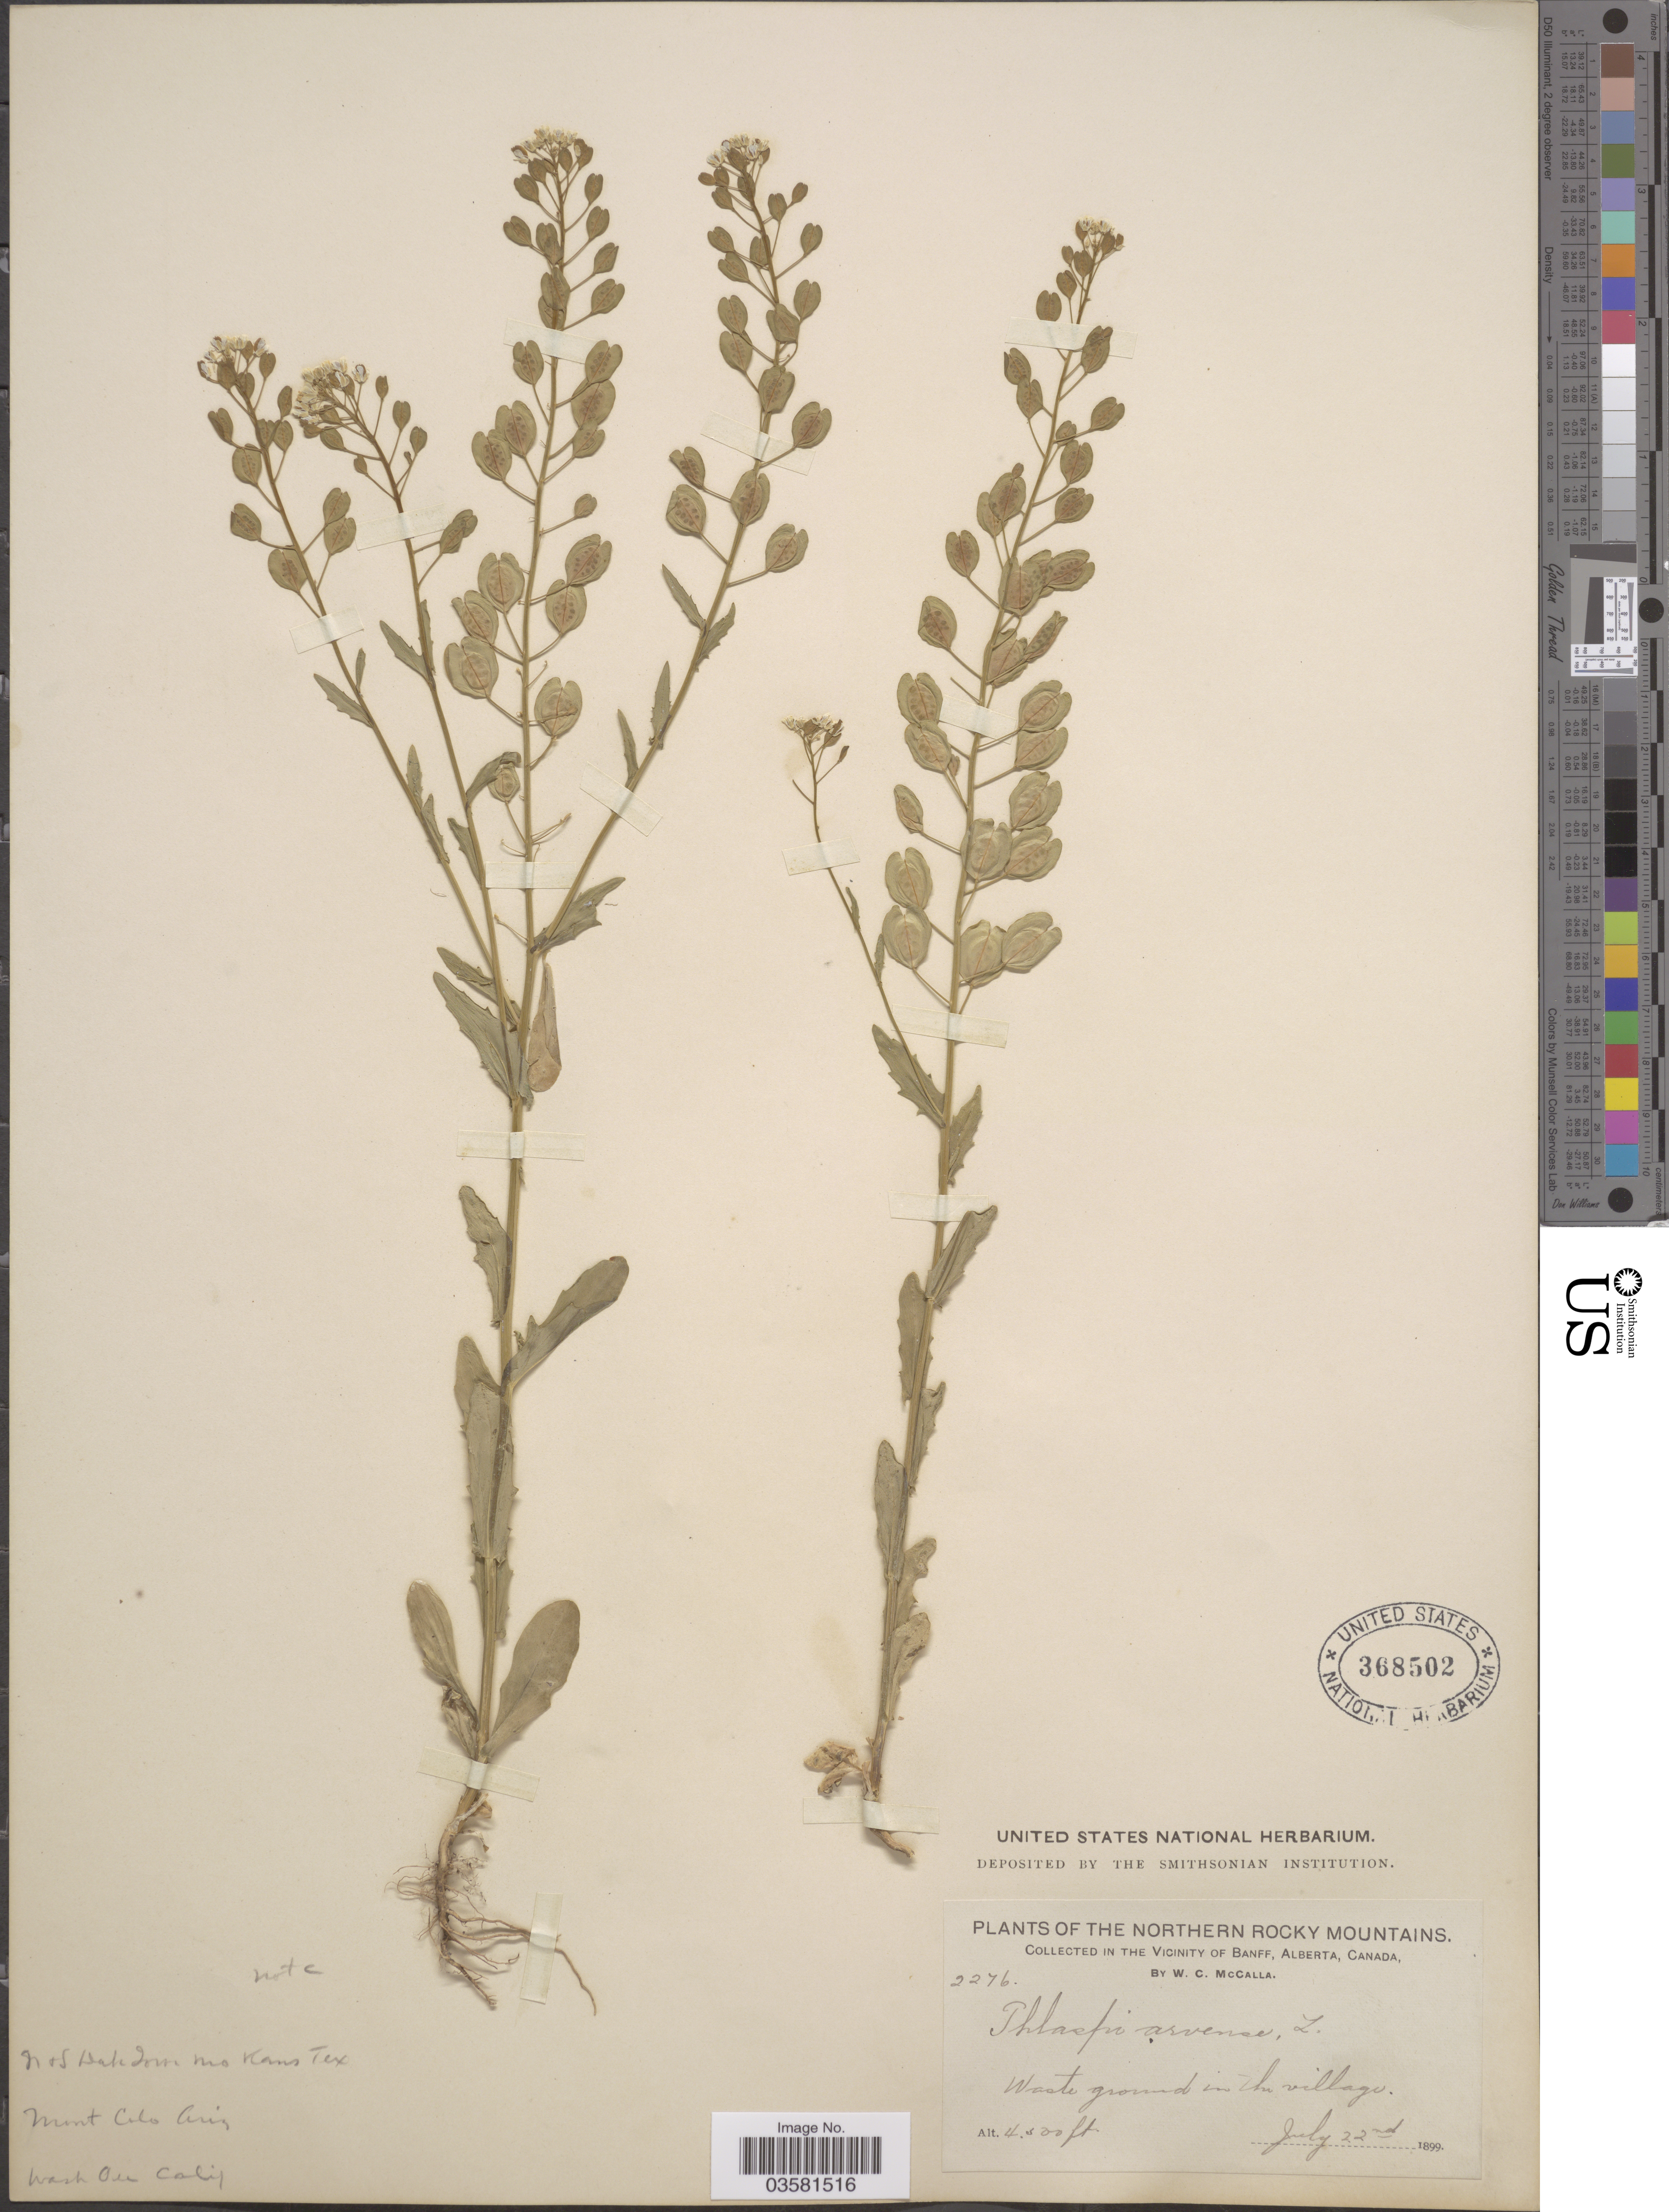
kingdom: Plantae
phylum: Tracheophyta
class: Magnoliopsida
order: Brassicales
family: Brassicaceae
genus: Thlaspi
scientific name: Thlaspi arvense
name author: L.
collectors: W. McCalla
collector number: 2276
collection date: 1899-07-22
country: Canada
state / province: Alberta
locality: The Northern Rocky Mountains. In the vicinity of Banff, Waste ground in the village.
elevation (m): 1372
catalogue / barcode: US 368502